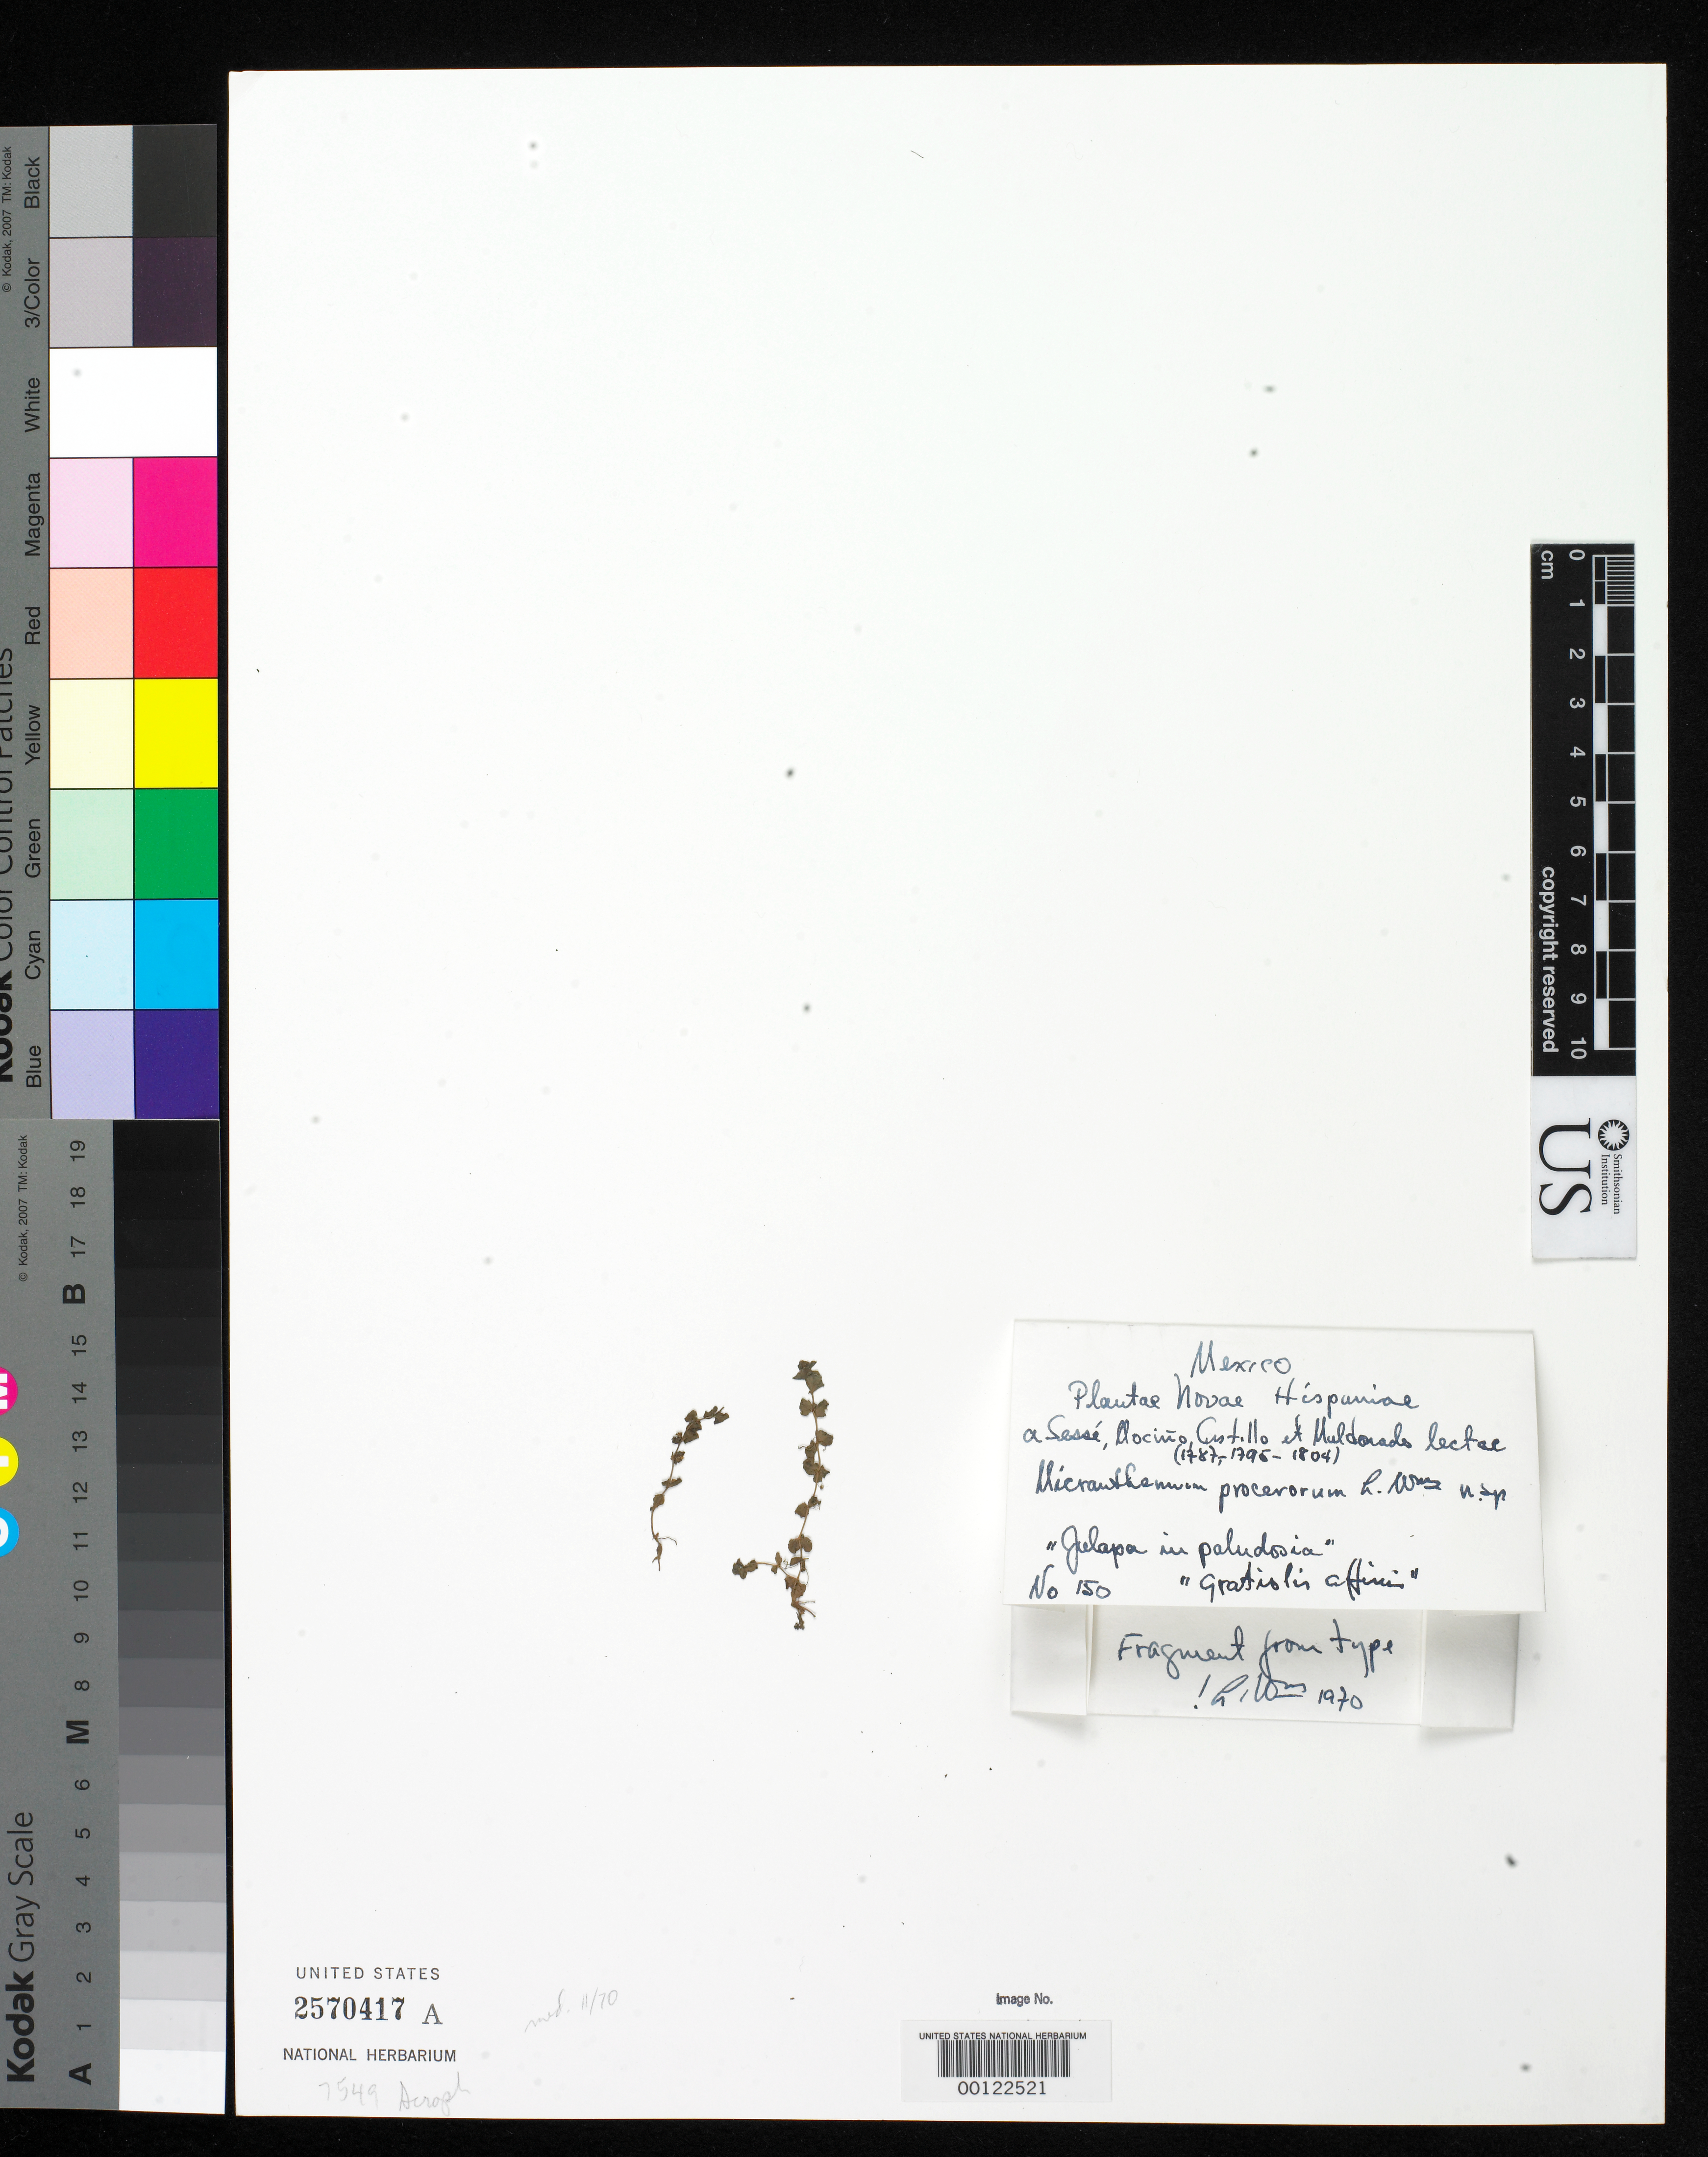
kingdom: Plantae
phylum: Tracheophyta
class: Magnoliopsida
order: Lamiales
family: Linderniaceae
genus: Micranthemum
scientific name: Micranthemum procerorum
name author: L.O. Williams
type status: Type Material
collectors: M. Sessé y Lacasta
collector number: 150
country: Mexico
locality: Jalapa in Paludosia.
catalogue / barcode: US 2570417A